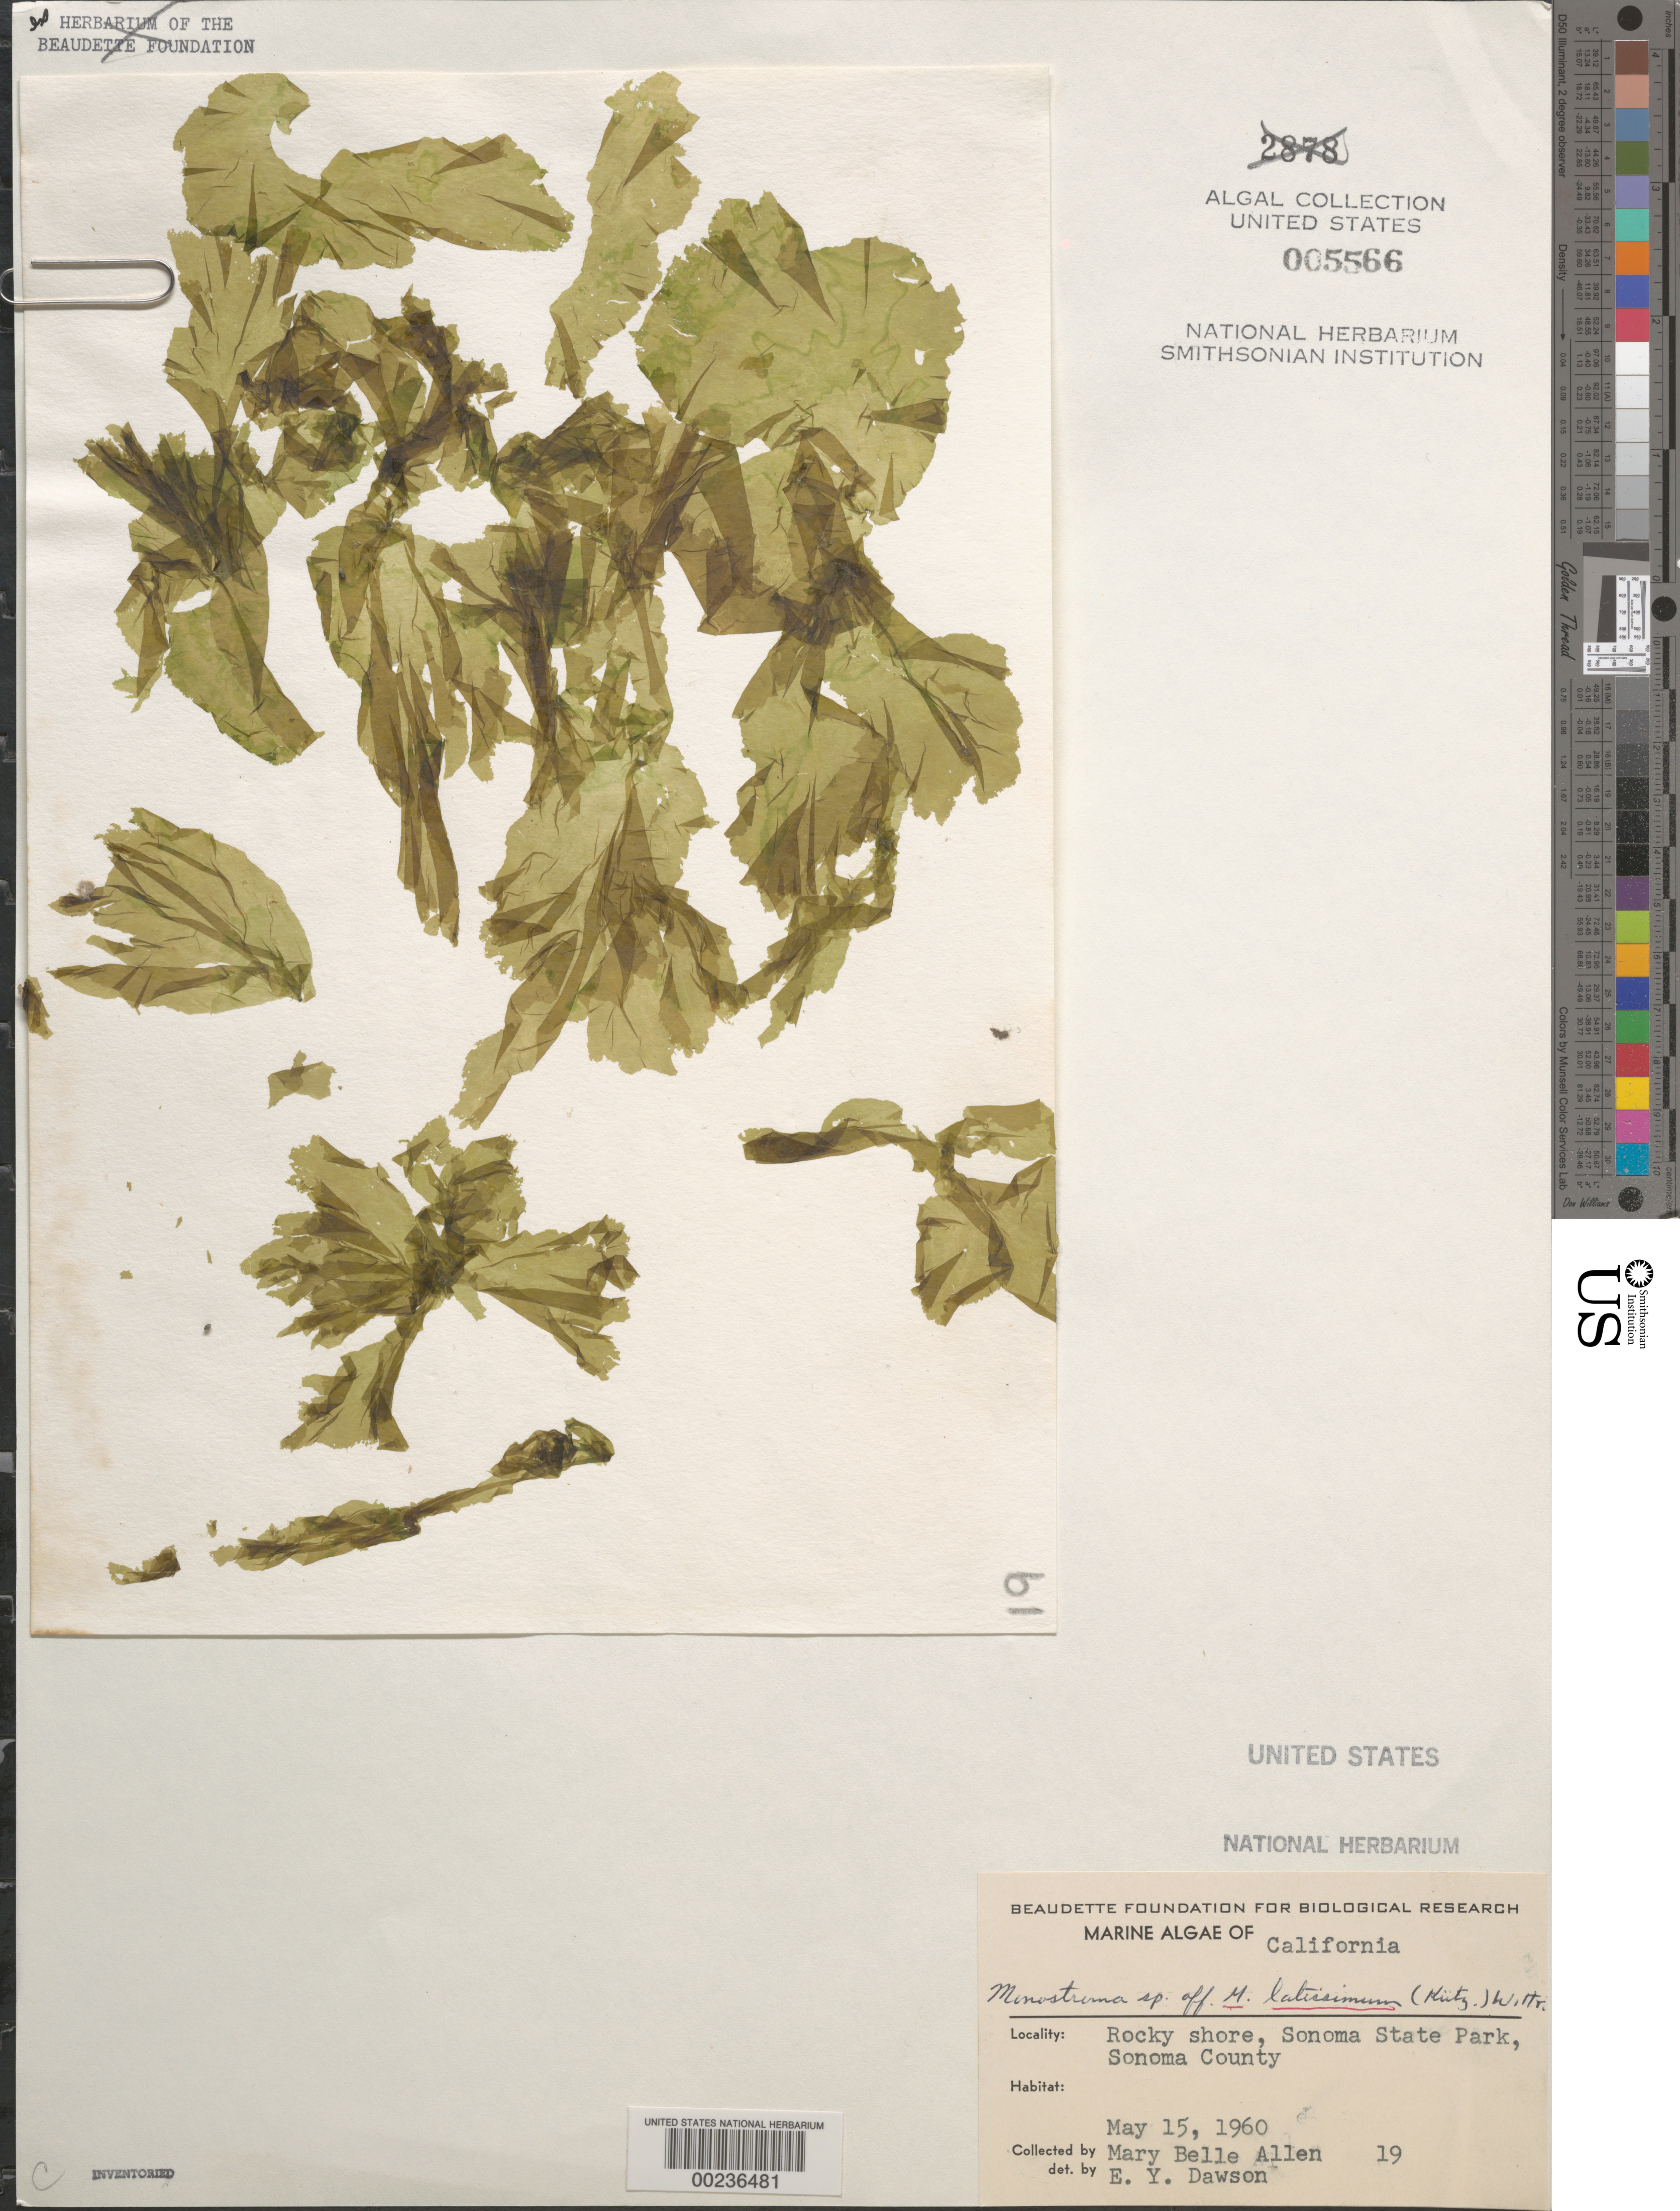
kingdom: Plantae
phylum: Chlorophyta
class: Ulvophyceae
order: Ulvales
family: Monostromataceae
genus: Monostroma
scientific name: Monostroma latissimum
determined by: Dawson, E. Y.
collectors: M. B. Allen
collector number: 19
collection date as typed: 15 May 1960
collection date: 1960-05-15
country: United States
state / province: California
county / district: Sonoma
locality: Sonoma State Park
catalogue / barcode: US 5566